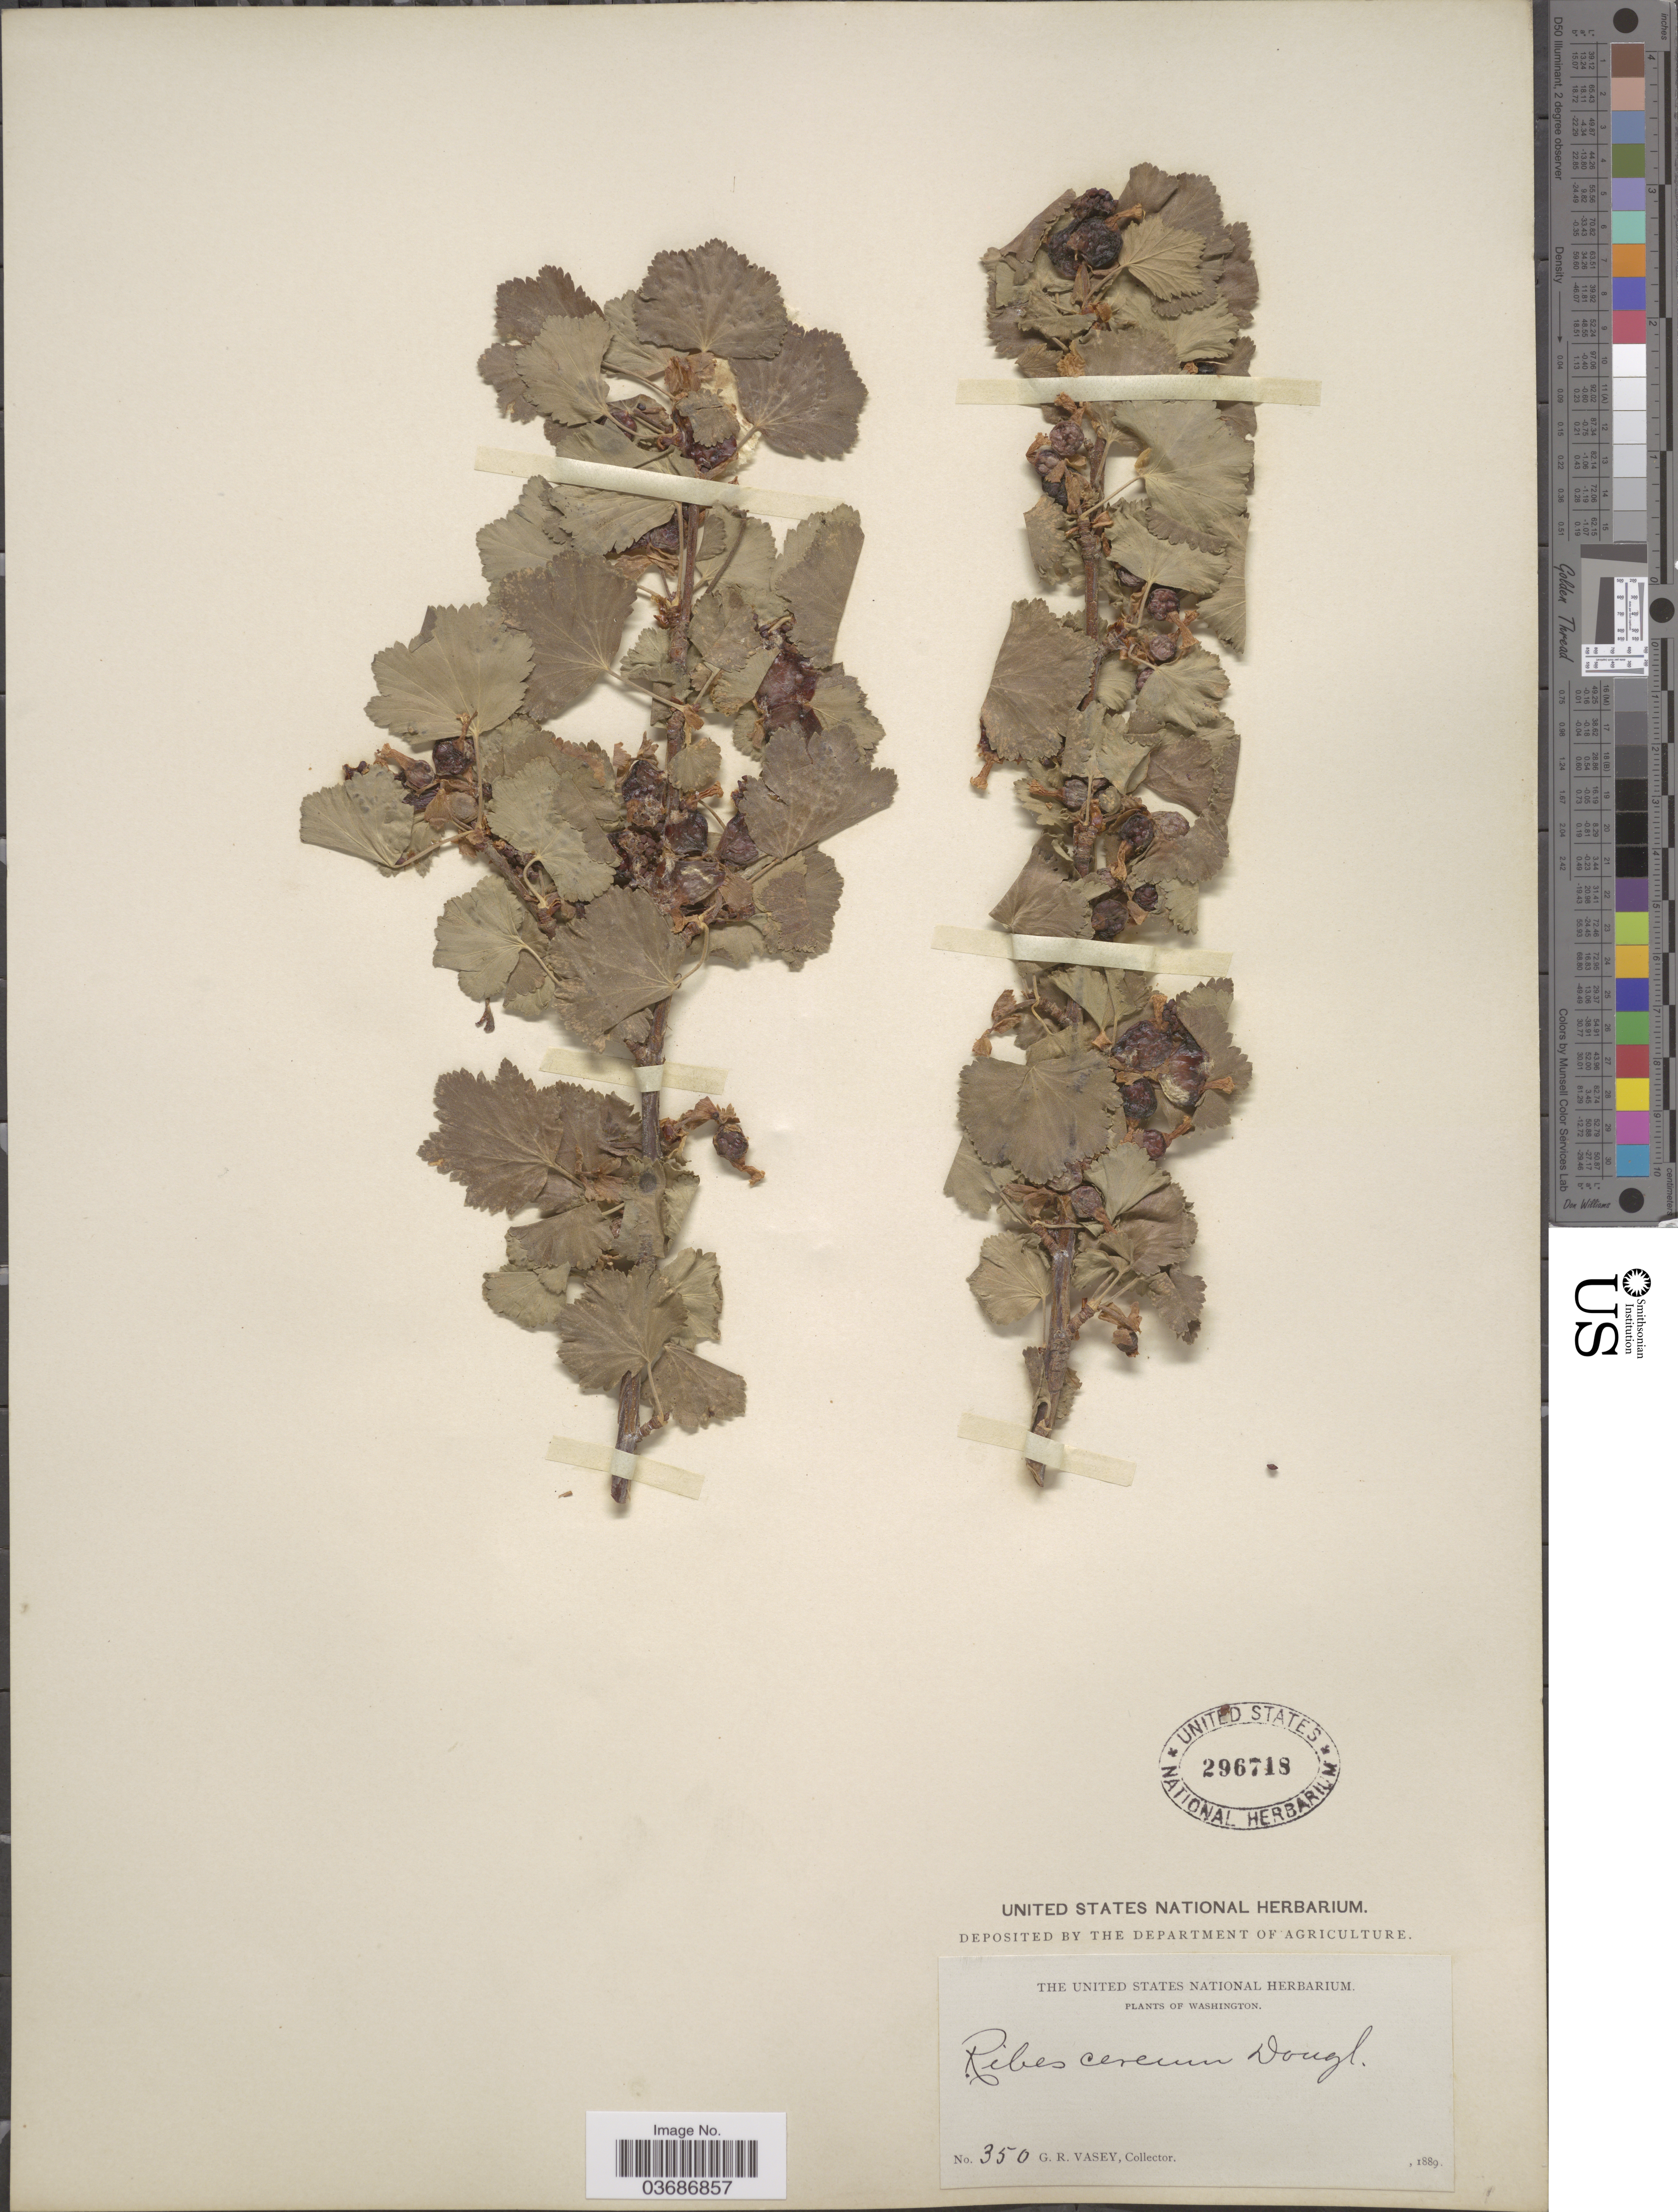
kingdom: Plantae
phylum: Tracheophyta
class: Magnoliopsida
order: Saxifragales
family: Grossulariaceae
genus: Ribes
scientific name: Ribes cereum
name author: Douglas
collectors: G. R. Vasey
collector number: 350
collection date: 1889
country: United States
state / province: Washington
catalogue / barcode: US 296718